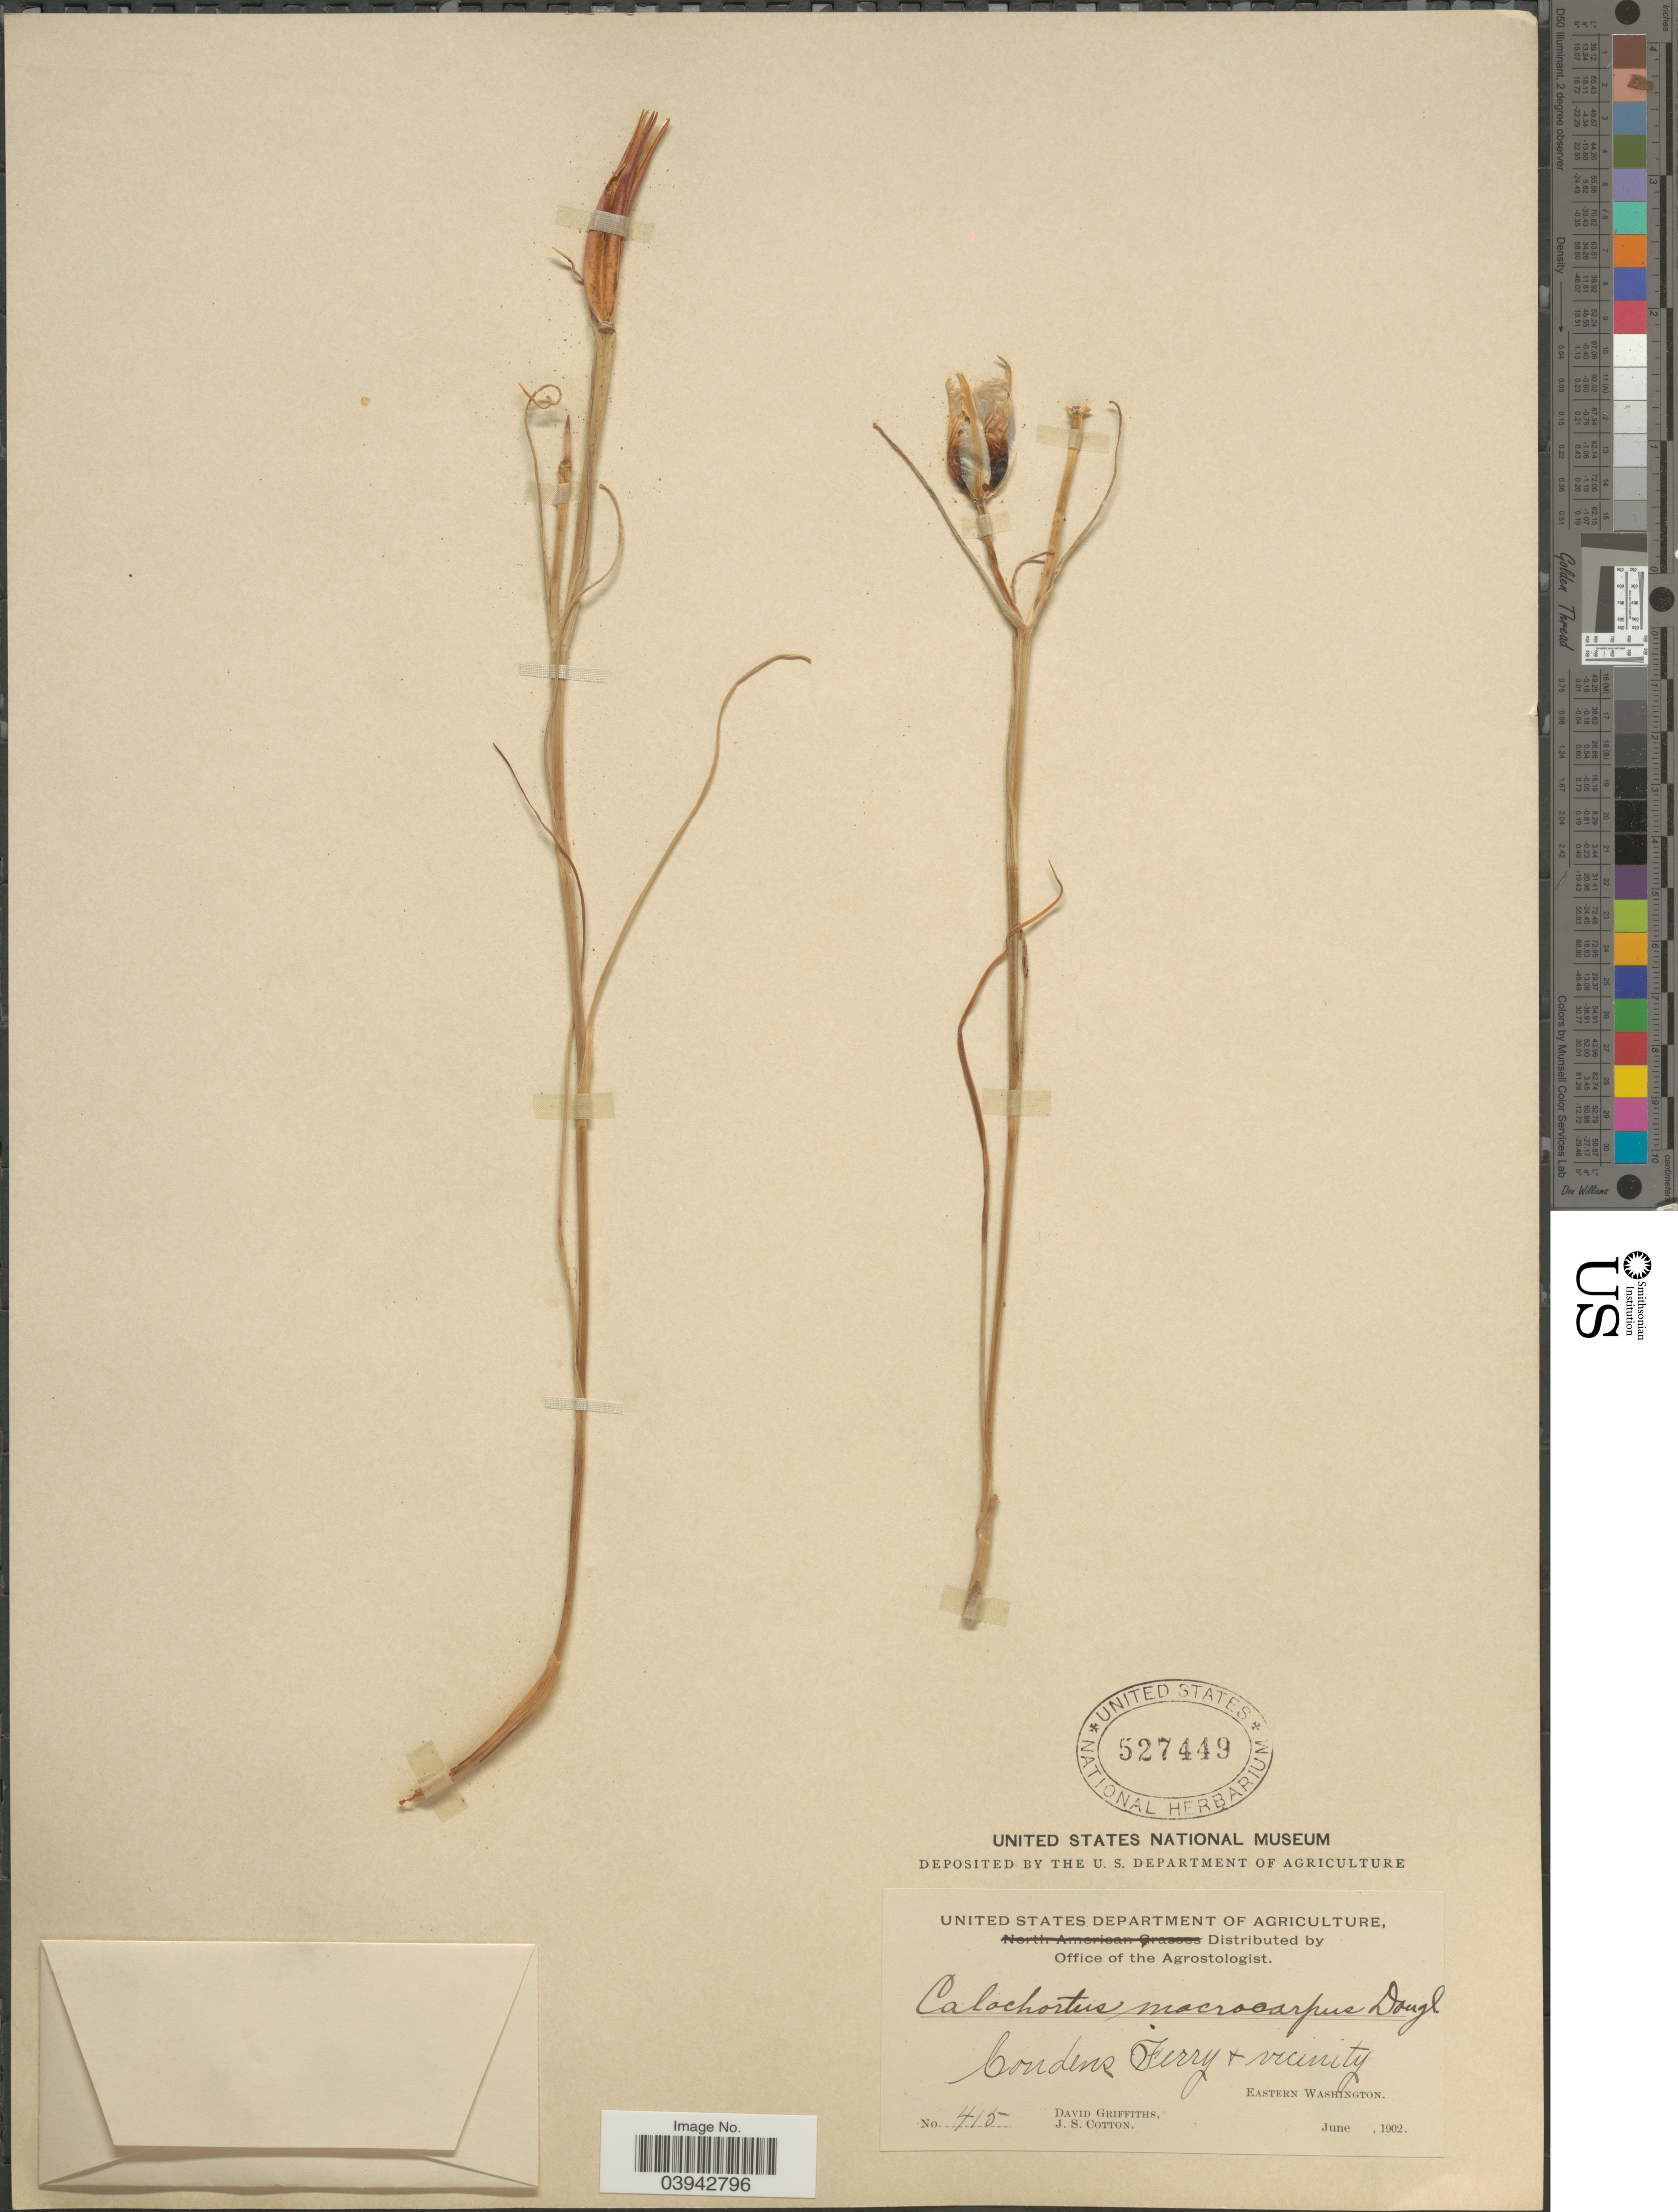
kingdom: Plantae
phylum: Tracheophyta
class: Liliopsida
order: Liliales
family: Liliaceae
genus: Calochortus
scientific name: Calochortus macrocarpus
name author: Douglas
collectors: D. Griffiths & J. S. Cotton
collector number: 415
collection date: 1902-06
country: United States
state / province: Washington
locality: Condens Ferry & vicinity, Eastern Washington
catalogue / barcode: US 527449